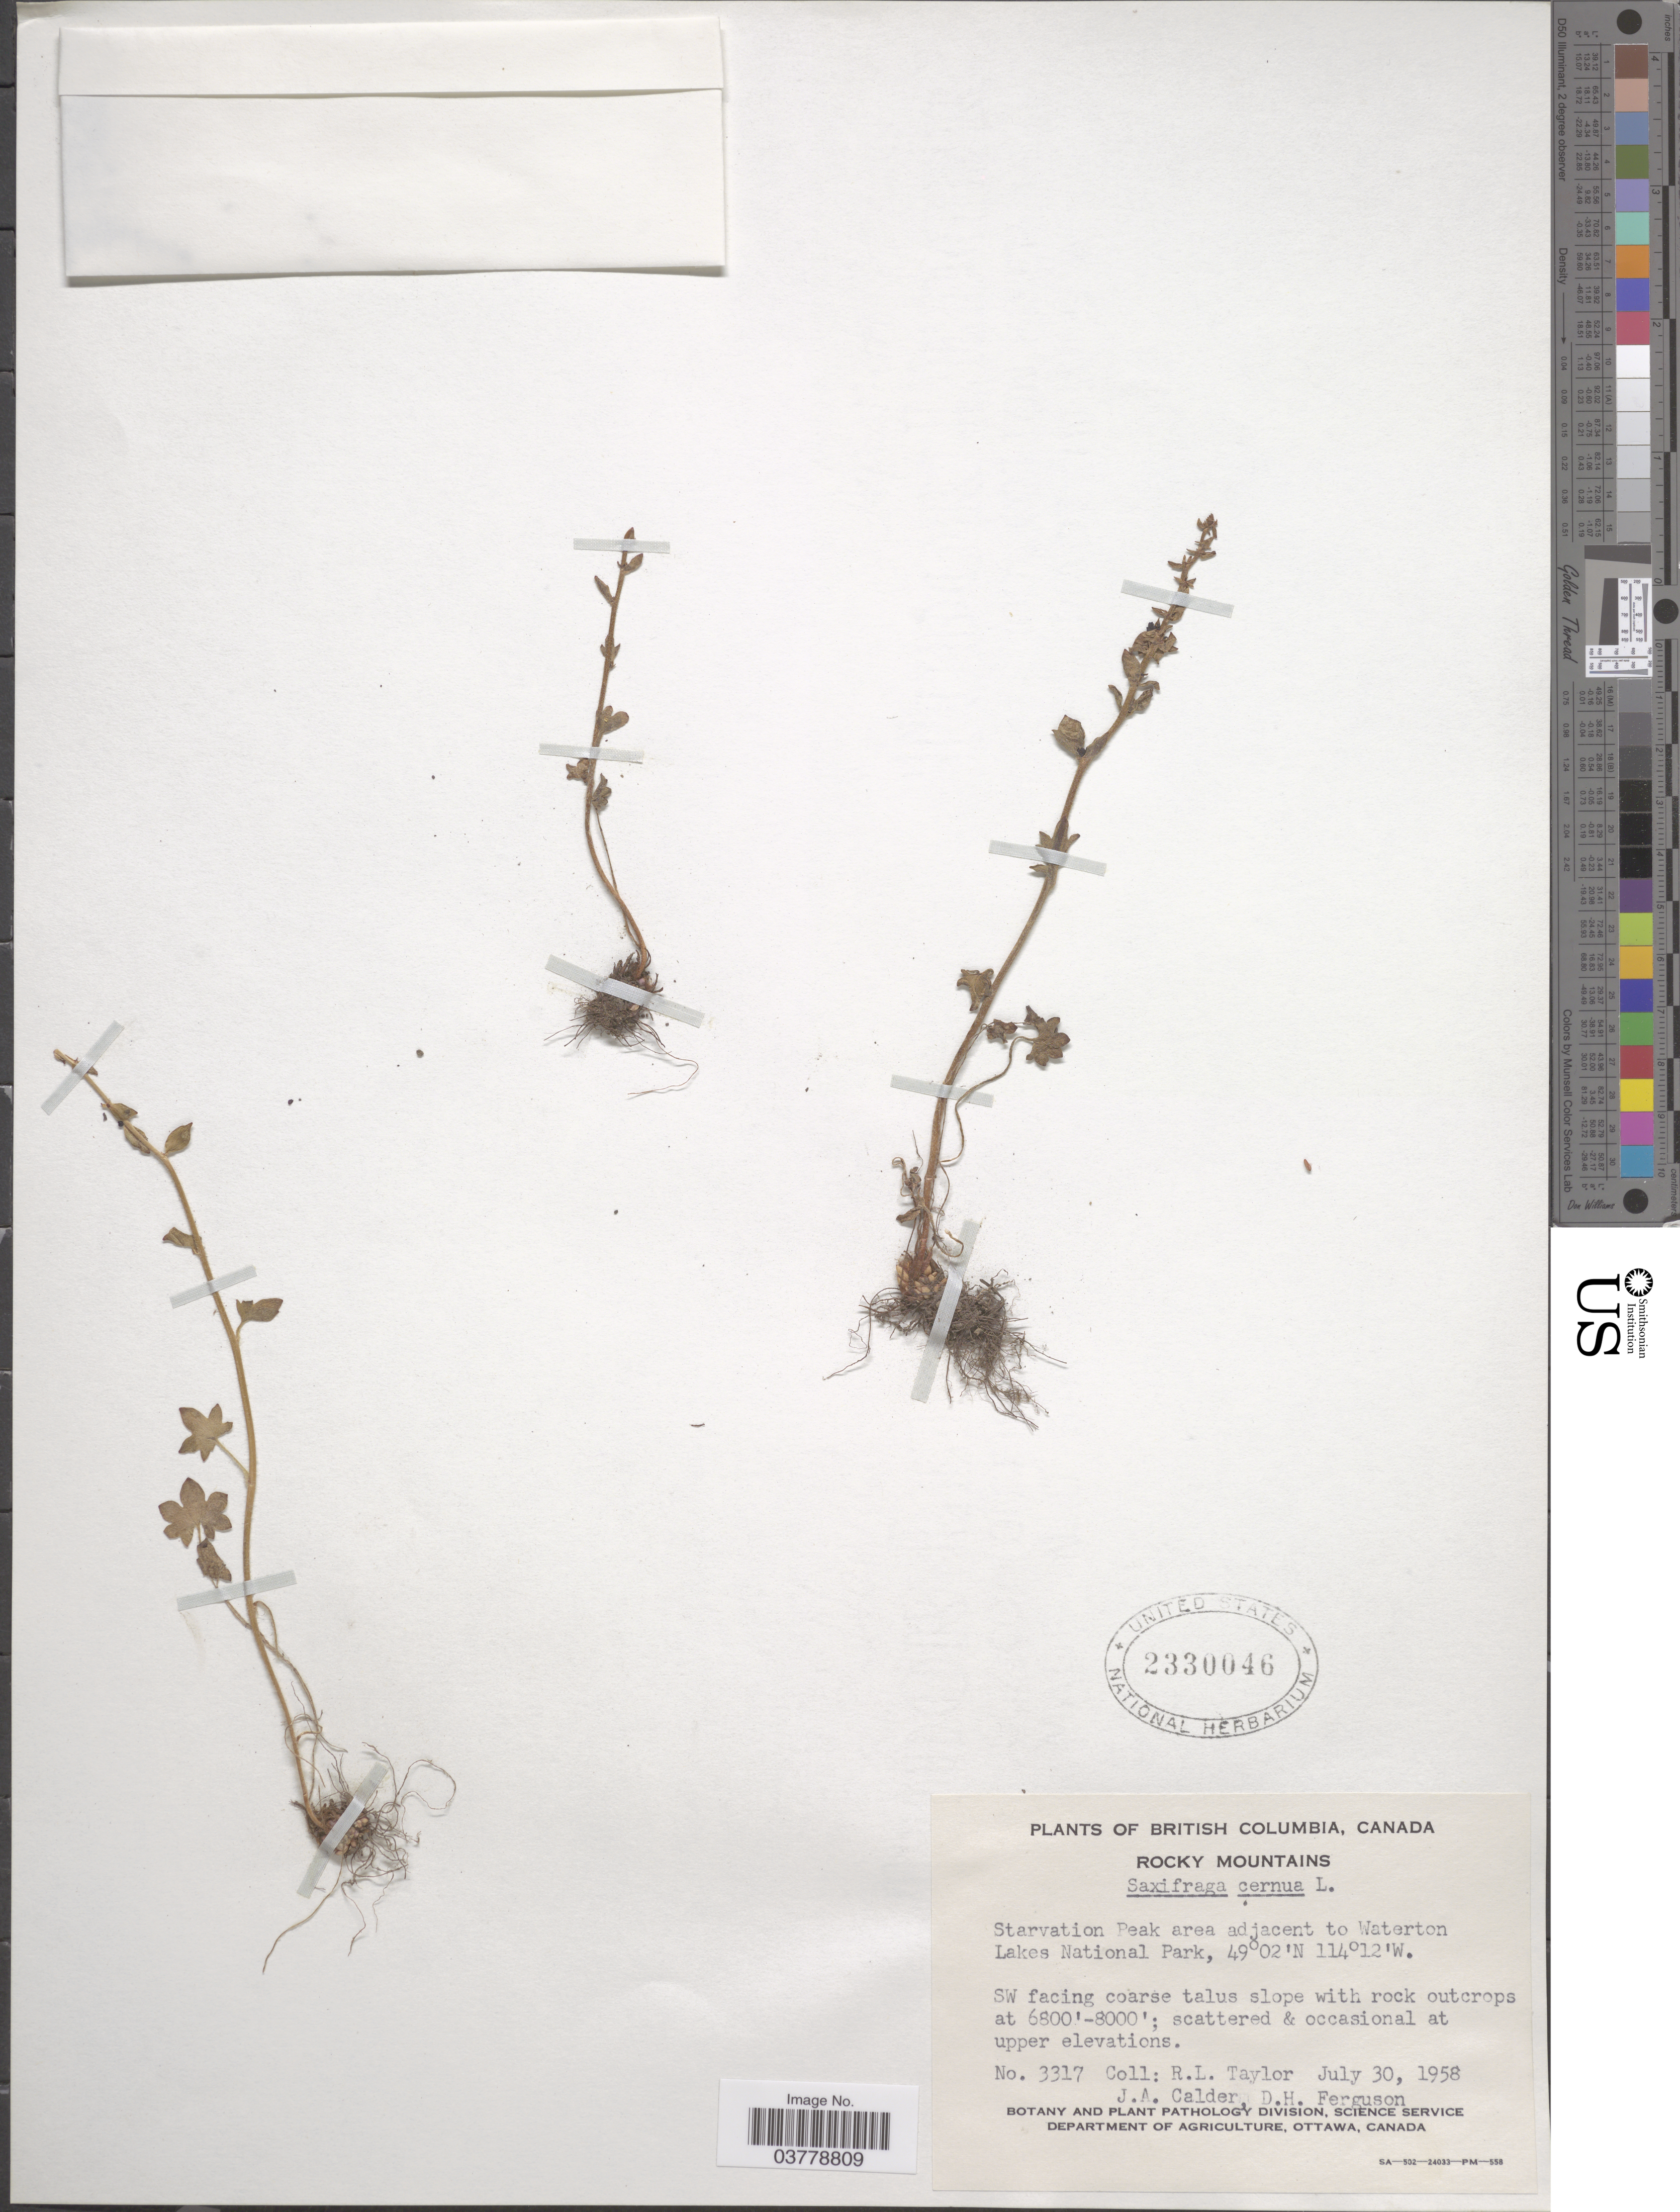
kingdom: Plantae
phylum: Tracheophyta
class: Magnoliopsida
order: Saxifragales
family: Saxifragaceae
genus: Saxifraga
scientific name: Saxifraga cernua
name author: L.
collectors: R. Taylor, J. A. Calder & D. Ferguson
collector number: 3317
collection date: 1958-07-30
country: Canada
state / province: British Columbia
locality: Rocky Mountains. Starvation Peak area adjacent to Waterton Lakes National Park.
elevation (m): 2073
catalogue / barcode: US 2330046